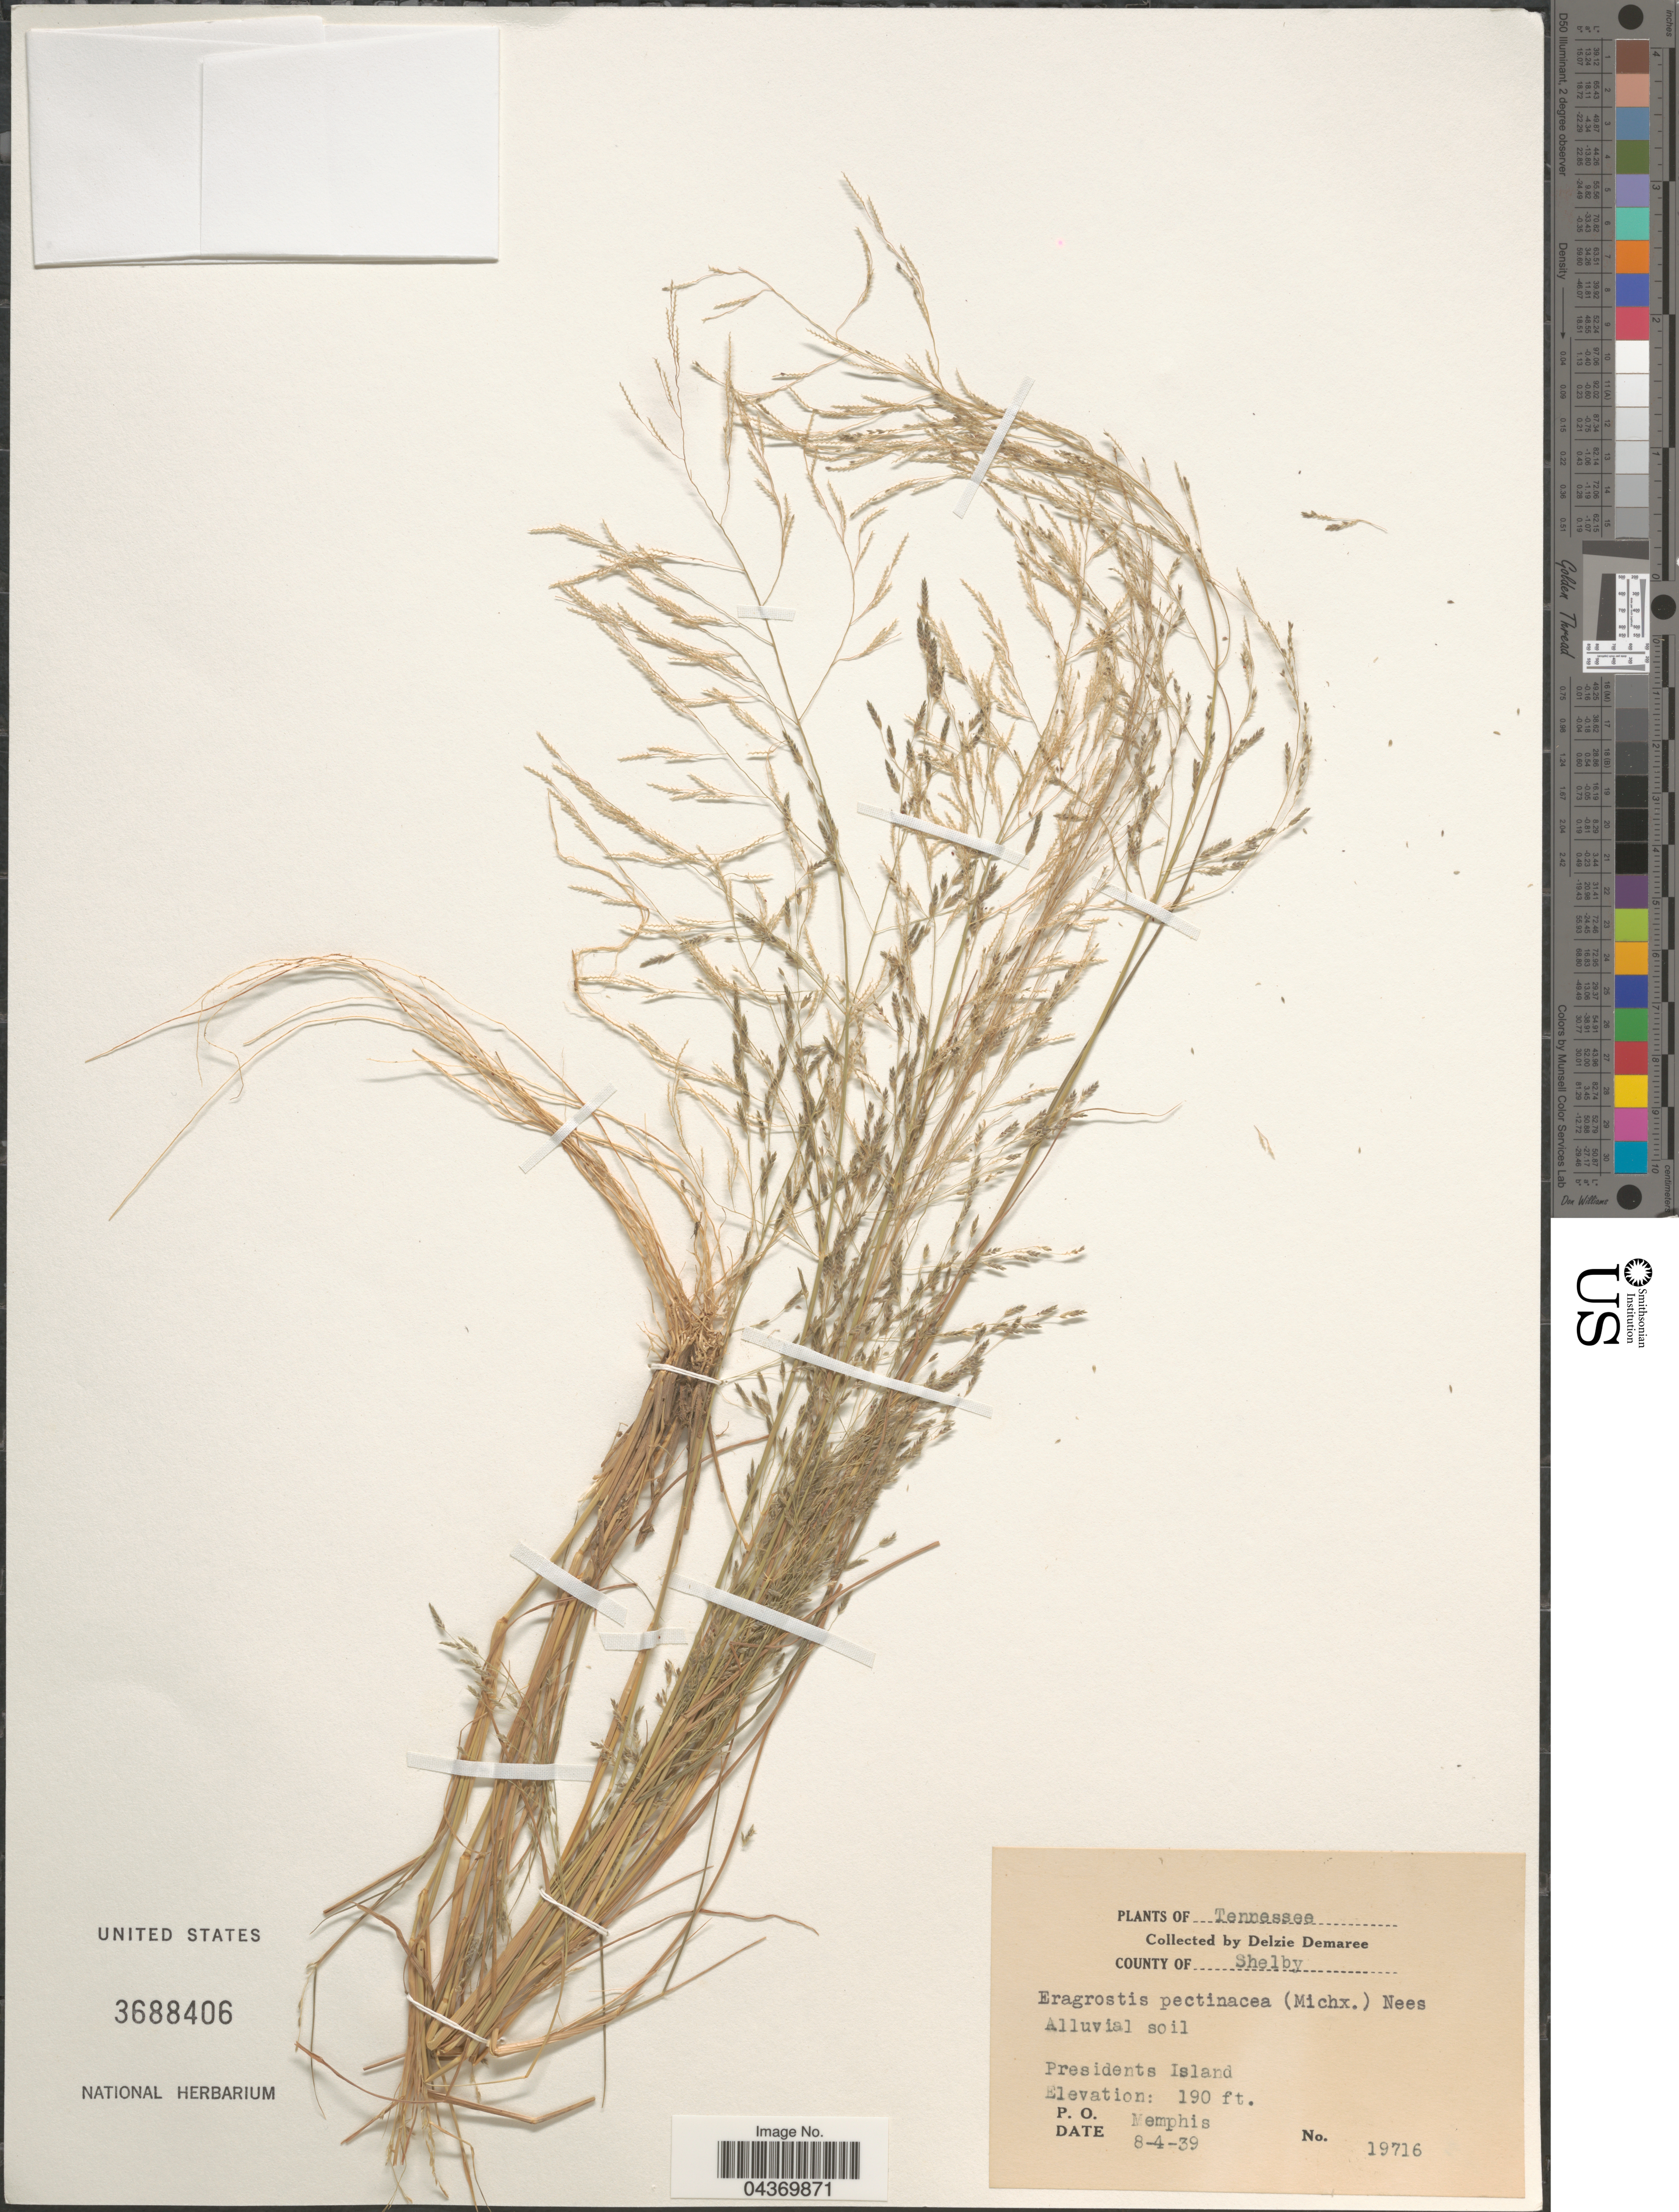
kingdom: Plantae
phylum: Tracheophyta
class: Liliopsida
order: Poales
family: Poaceae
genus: Eragrostis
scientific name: Eragrostis pectinacea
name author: (Michx.) Nees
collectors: D. Demaree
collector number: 19716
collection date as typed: Transcribed d/m/y: 4/8/39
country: United States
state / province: Tennessee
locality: County of Shelby. Presidents Island. P. O. Memphis.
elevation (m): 58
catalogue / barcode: US 3688406